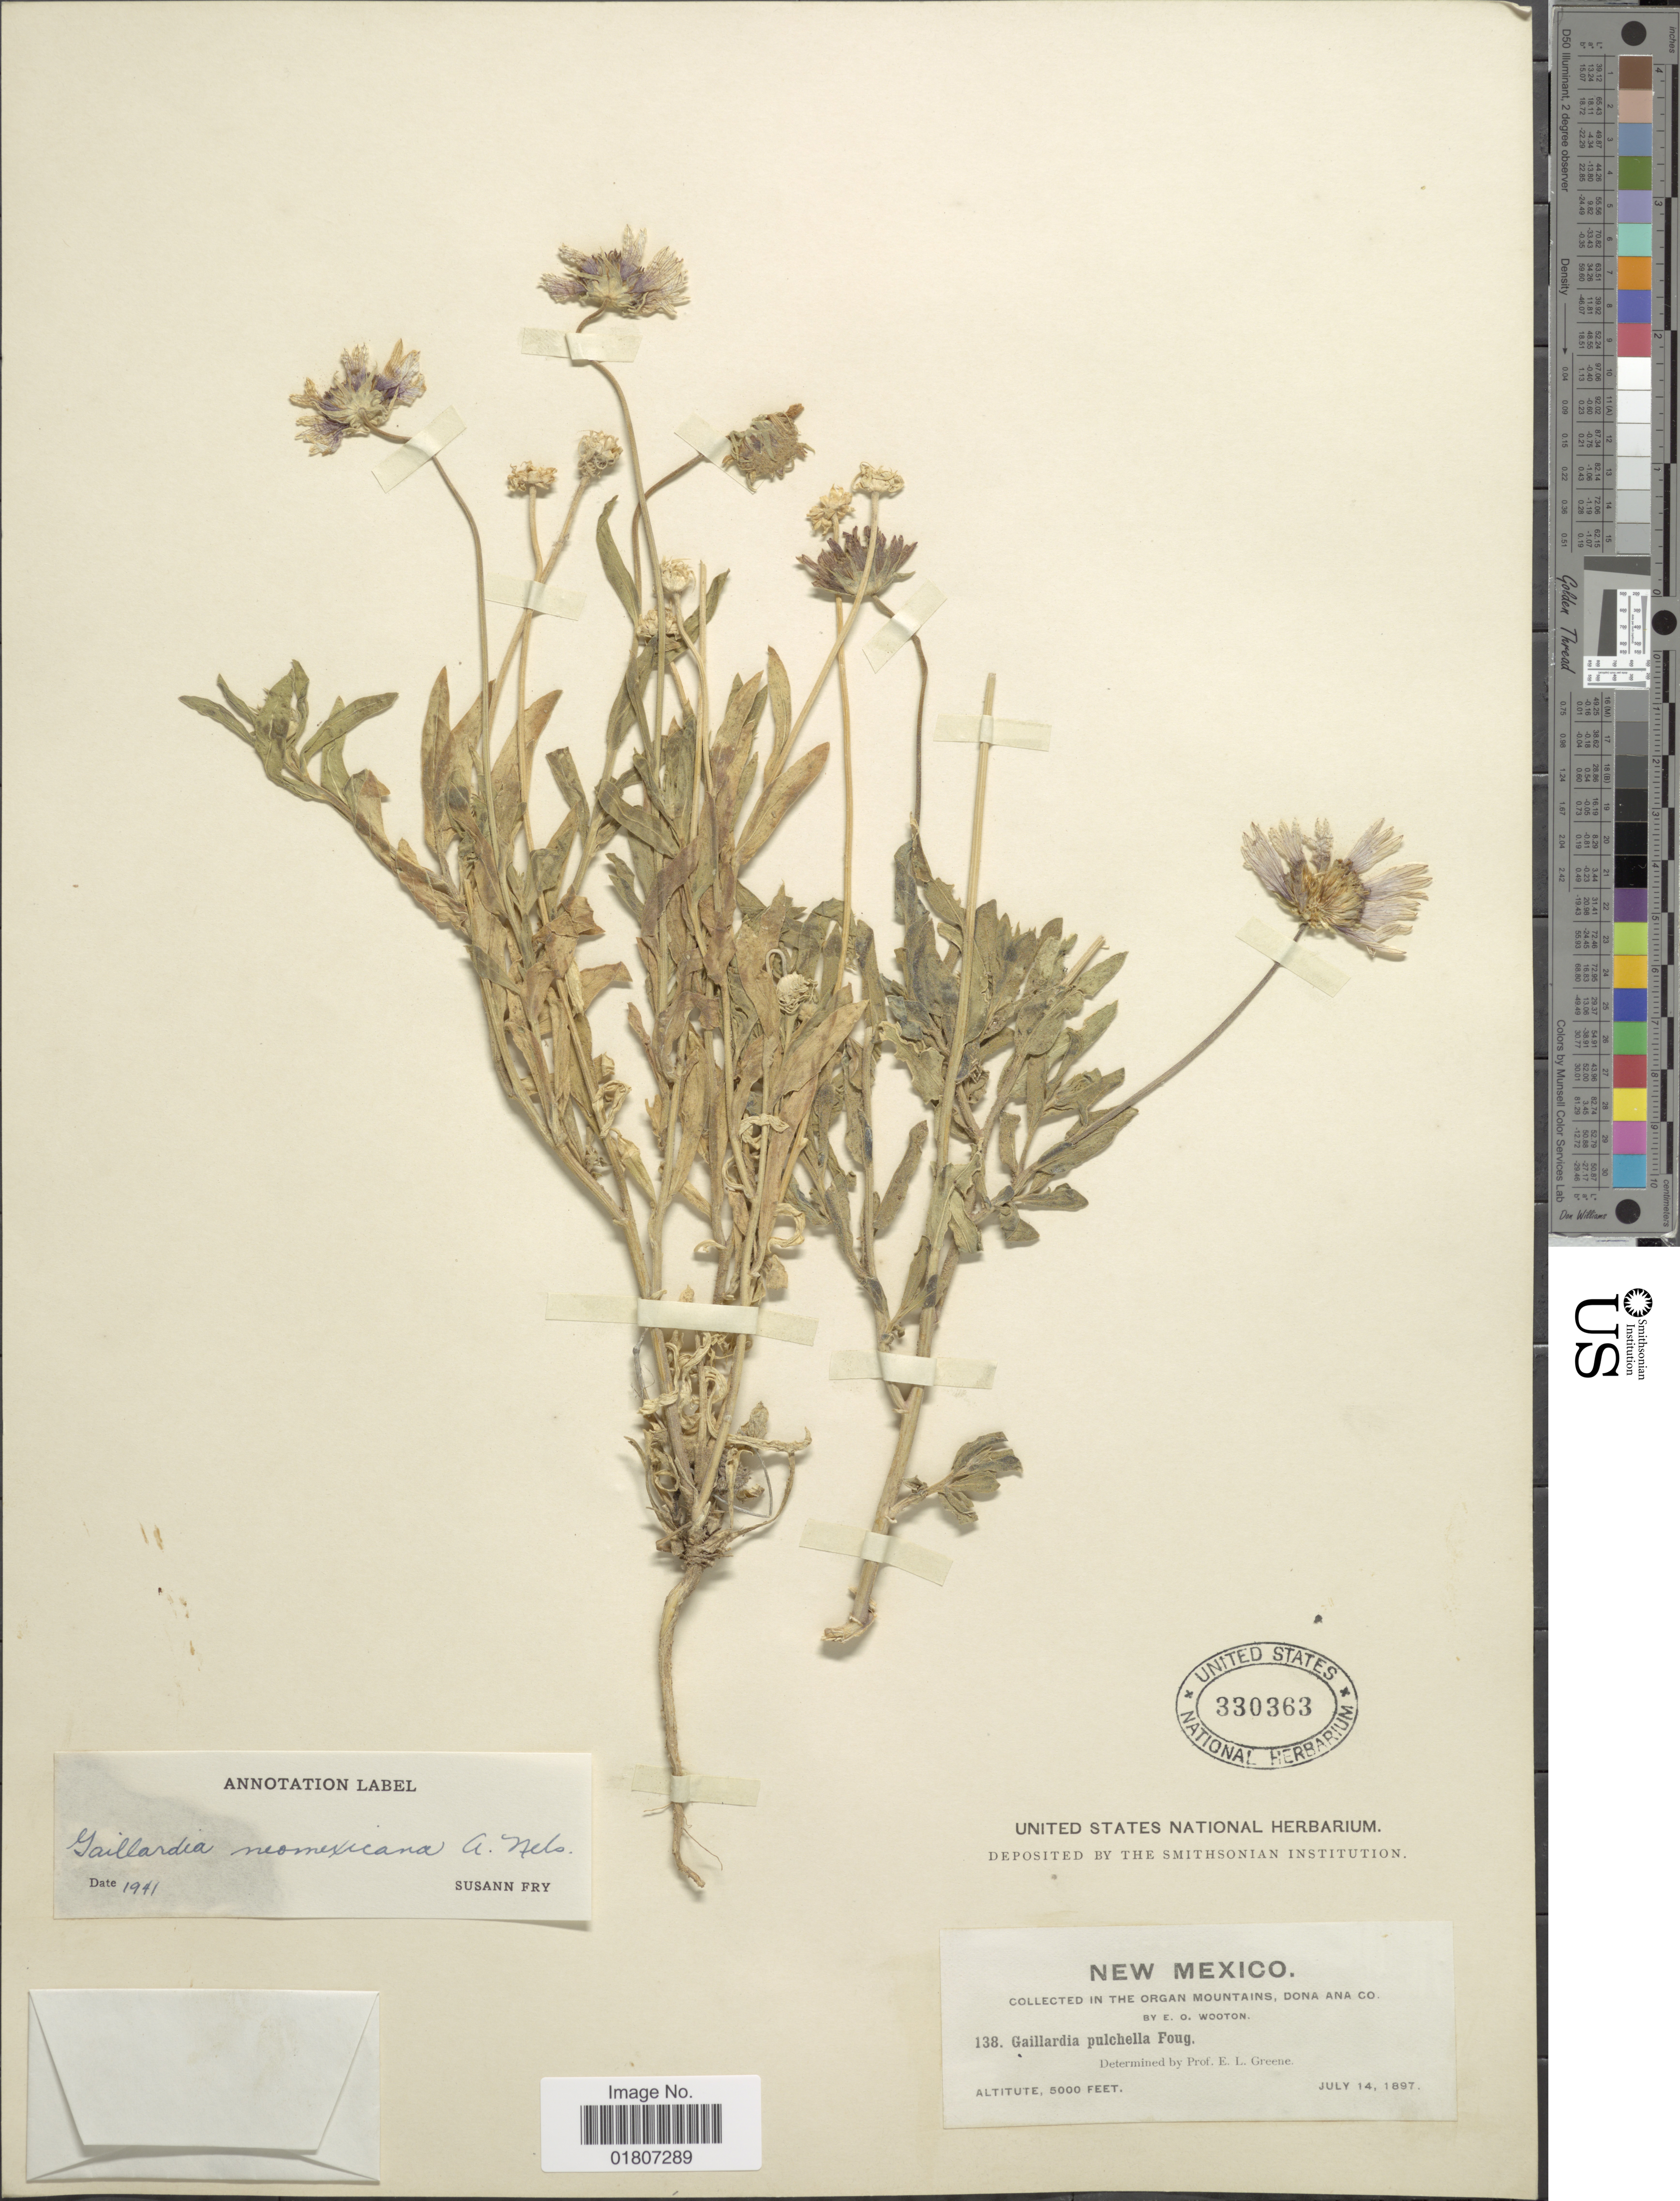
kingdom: Plantae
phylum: Tracheophyta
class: Magnoliopsida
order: Asterales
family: Asteraceae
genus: Gaillardia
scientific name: Gaillardia neomexicana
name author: A. Nelson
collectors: E. O. Wooton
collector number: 138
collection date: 1897-07-14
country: United States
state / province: New Mexico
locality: Organ Mountains, Dona Ana Co.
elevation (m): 1524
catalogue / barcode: US 330363